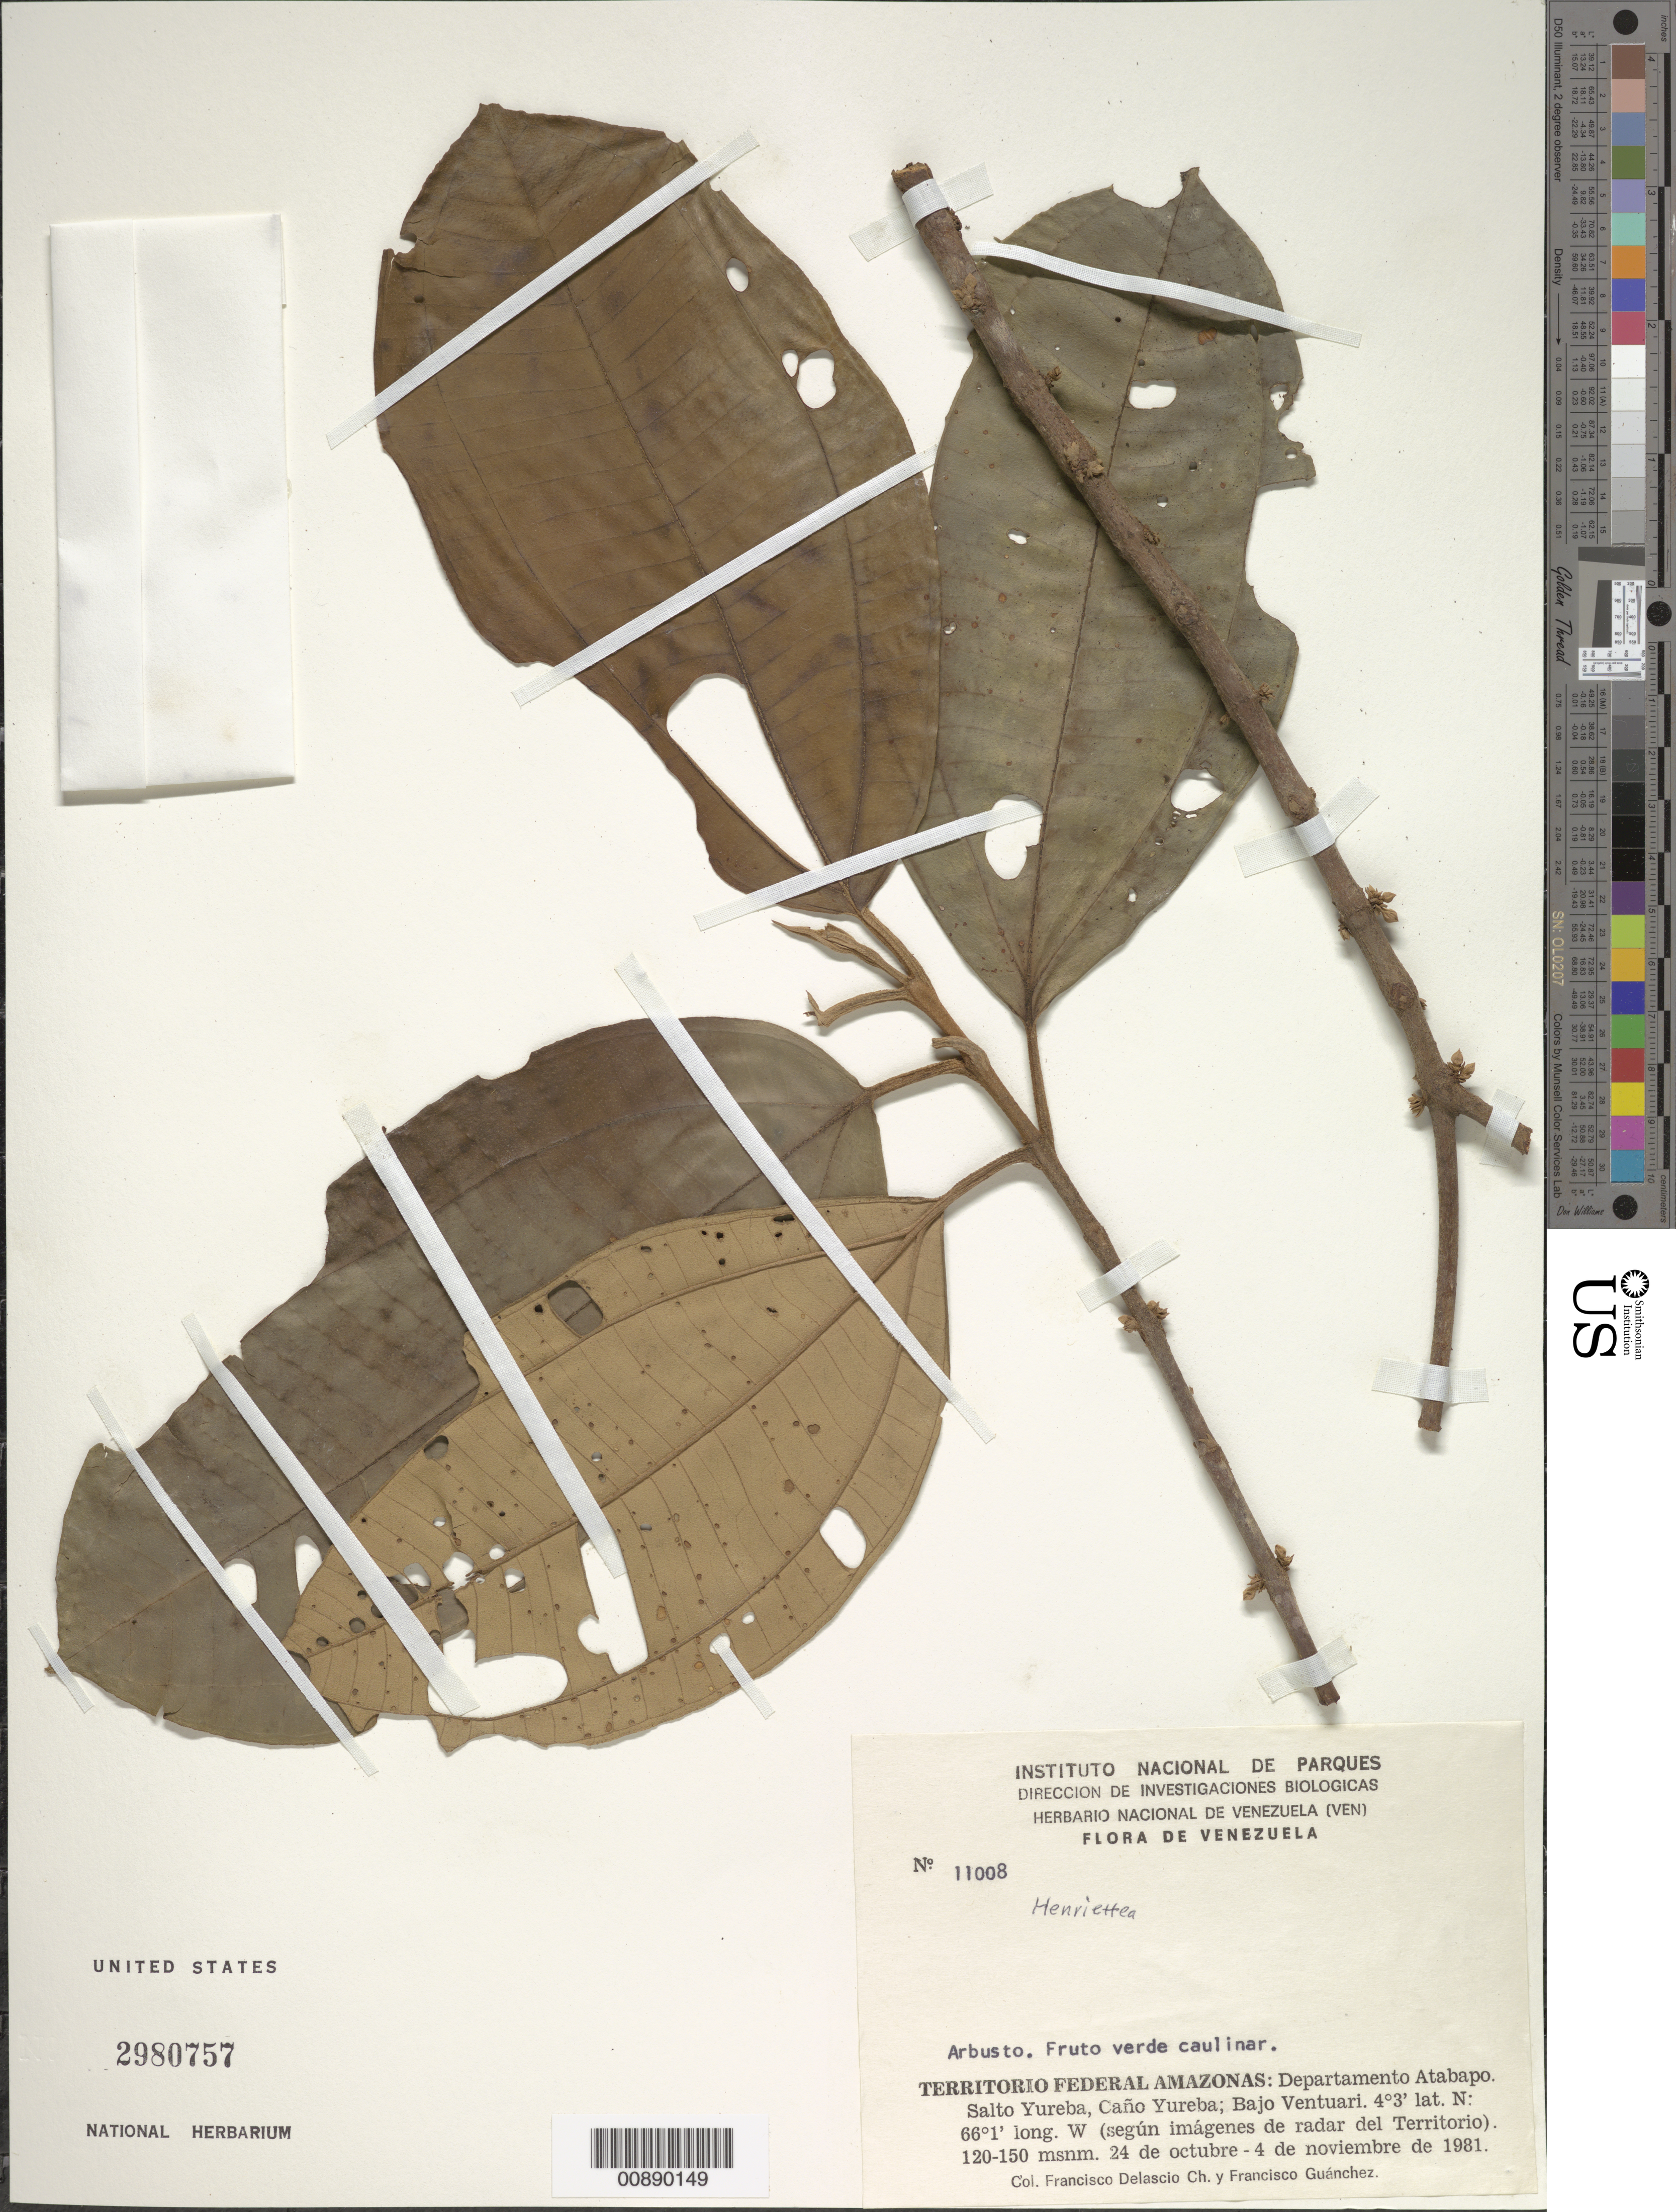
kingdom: Plantae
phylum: Tracheophyta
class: Magnoliopsida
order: Myrtales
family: Melastomataceae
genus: Henriettea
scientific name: Henriettea sp.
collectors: F. Delascio C. & F. Guánchez M.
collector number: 11008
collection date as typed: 24-Oct-81 to 4-Nov-81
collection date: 1981-10-24/1981-11-04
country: Venezuela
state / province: Amazonas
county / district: Atabapo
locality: Salto Yureba, Caño Yureba, Bajo Ventuari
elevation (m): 120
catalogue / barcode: US 2980757